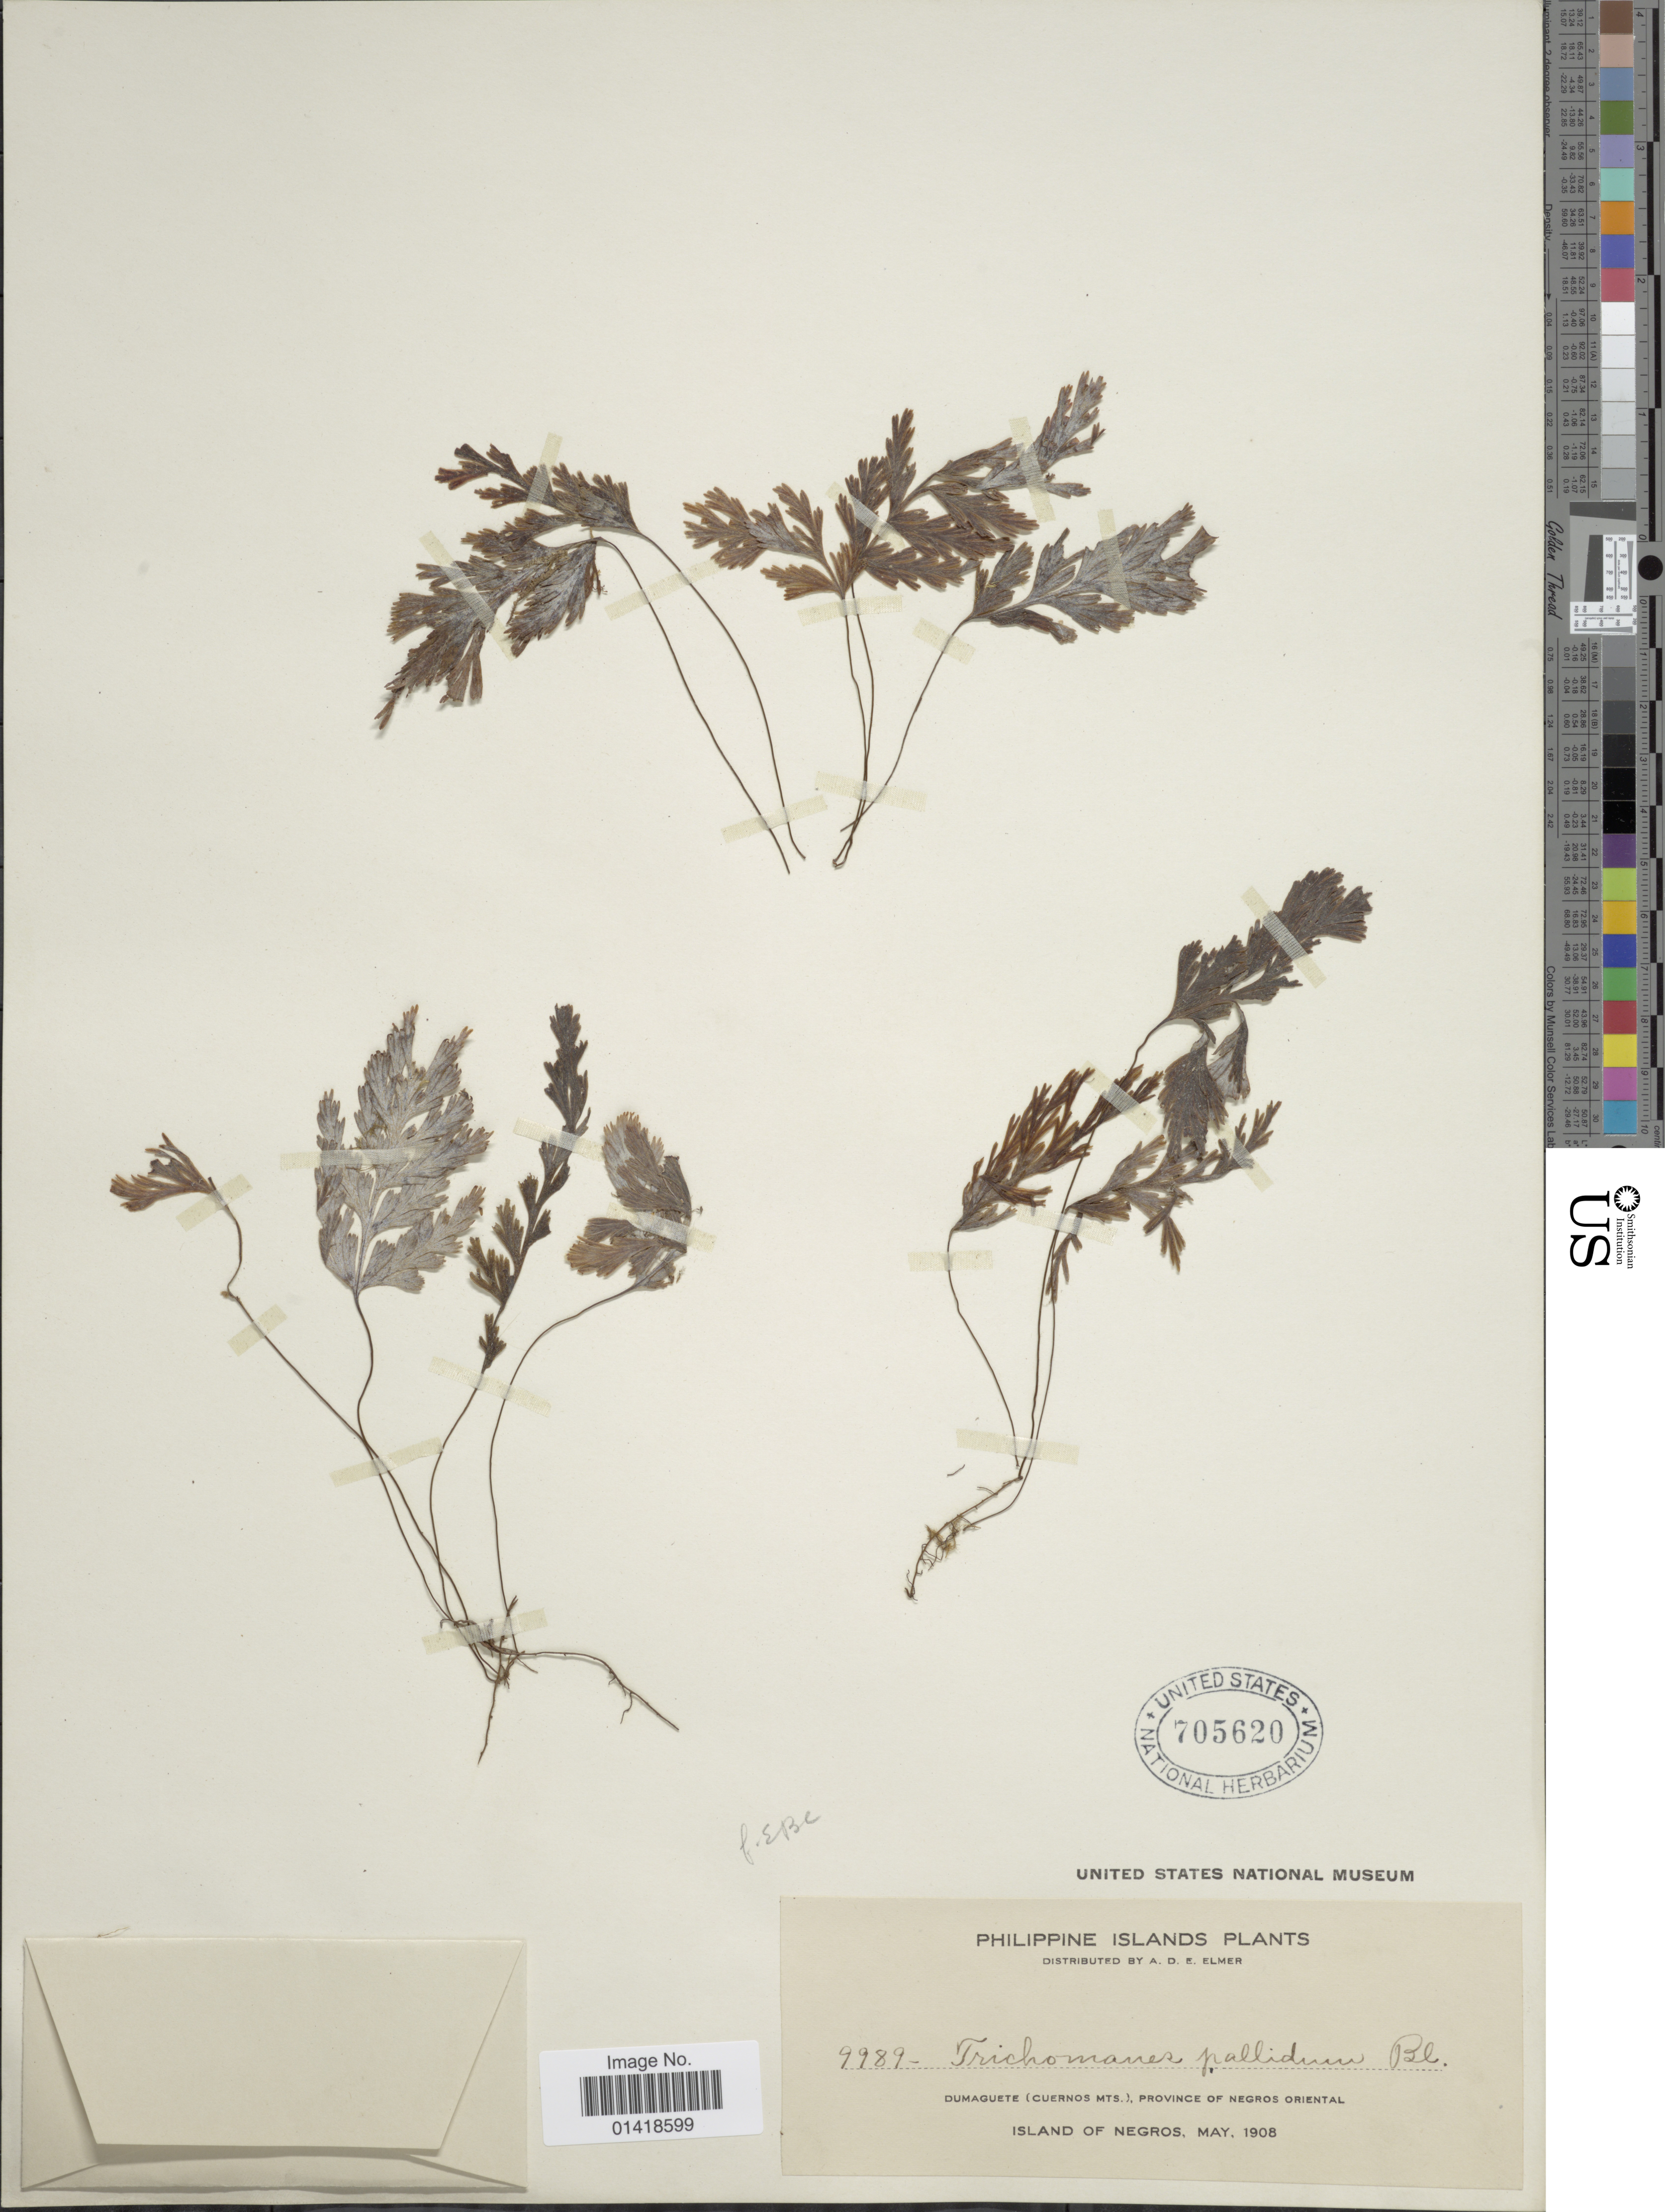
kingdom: Plantae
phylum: Tracheophyta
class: Polypodiopsida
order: Hymenophyllales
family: Hymenophyllaceae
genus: Hymenophyllum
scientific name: Hymenophyllum pallidum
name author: (Blume) Ebihara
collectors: A. D. E. Elmer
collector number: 9989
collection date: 1908-05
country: Philippines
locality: Philippines Islands. Dumaguete (Cuernos Mts.) Province of negros Oriental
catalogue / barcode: US 705620